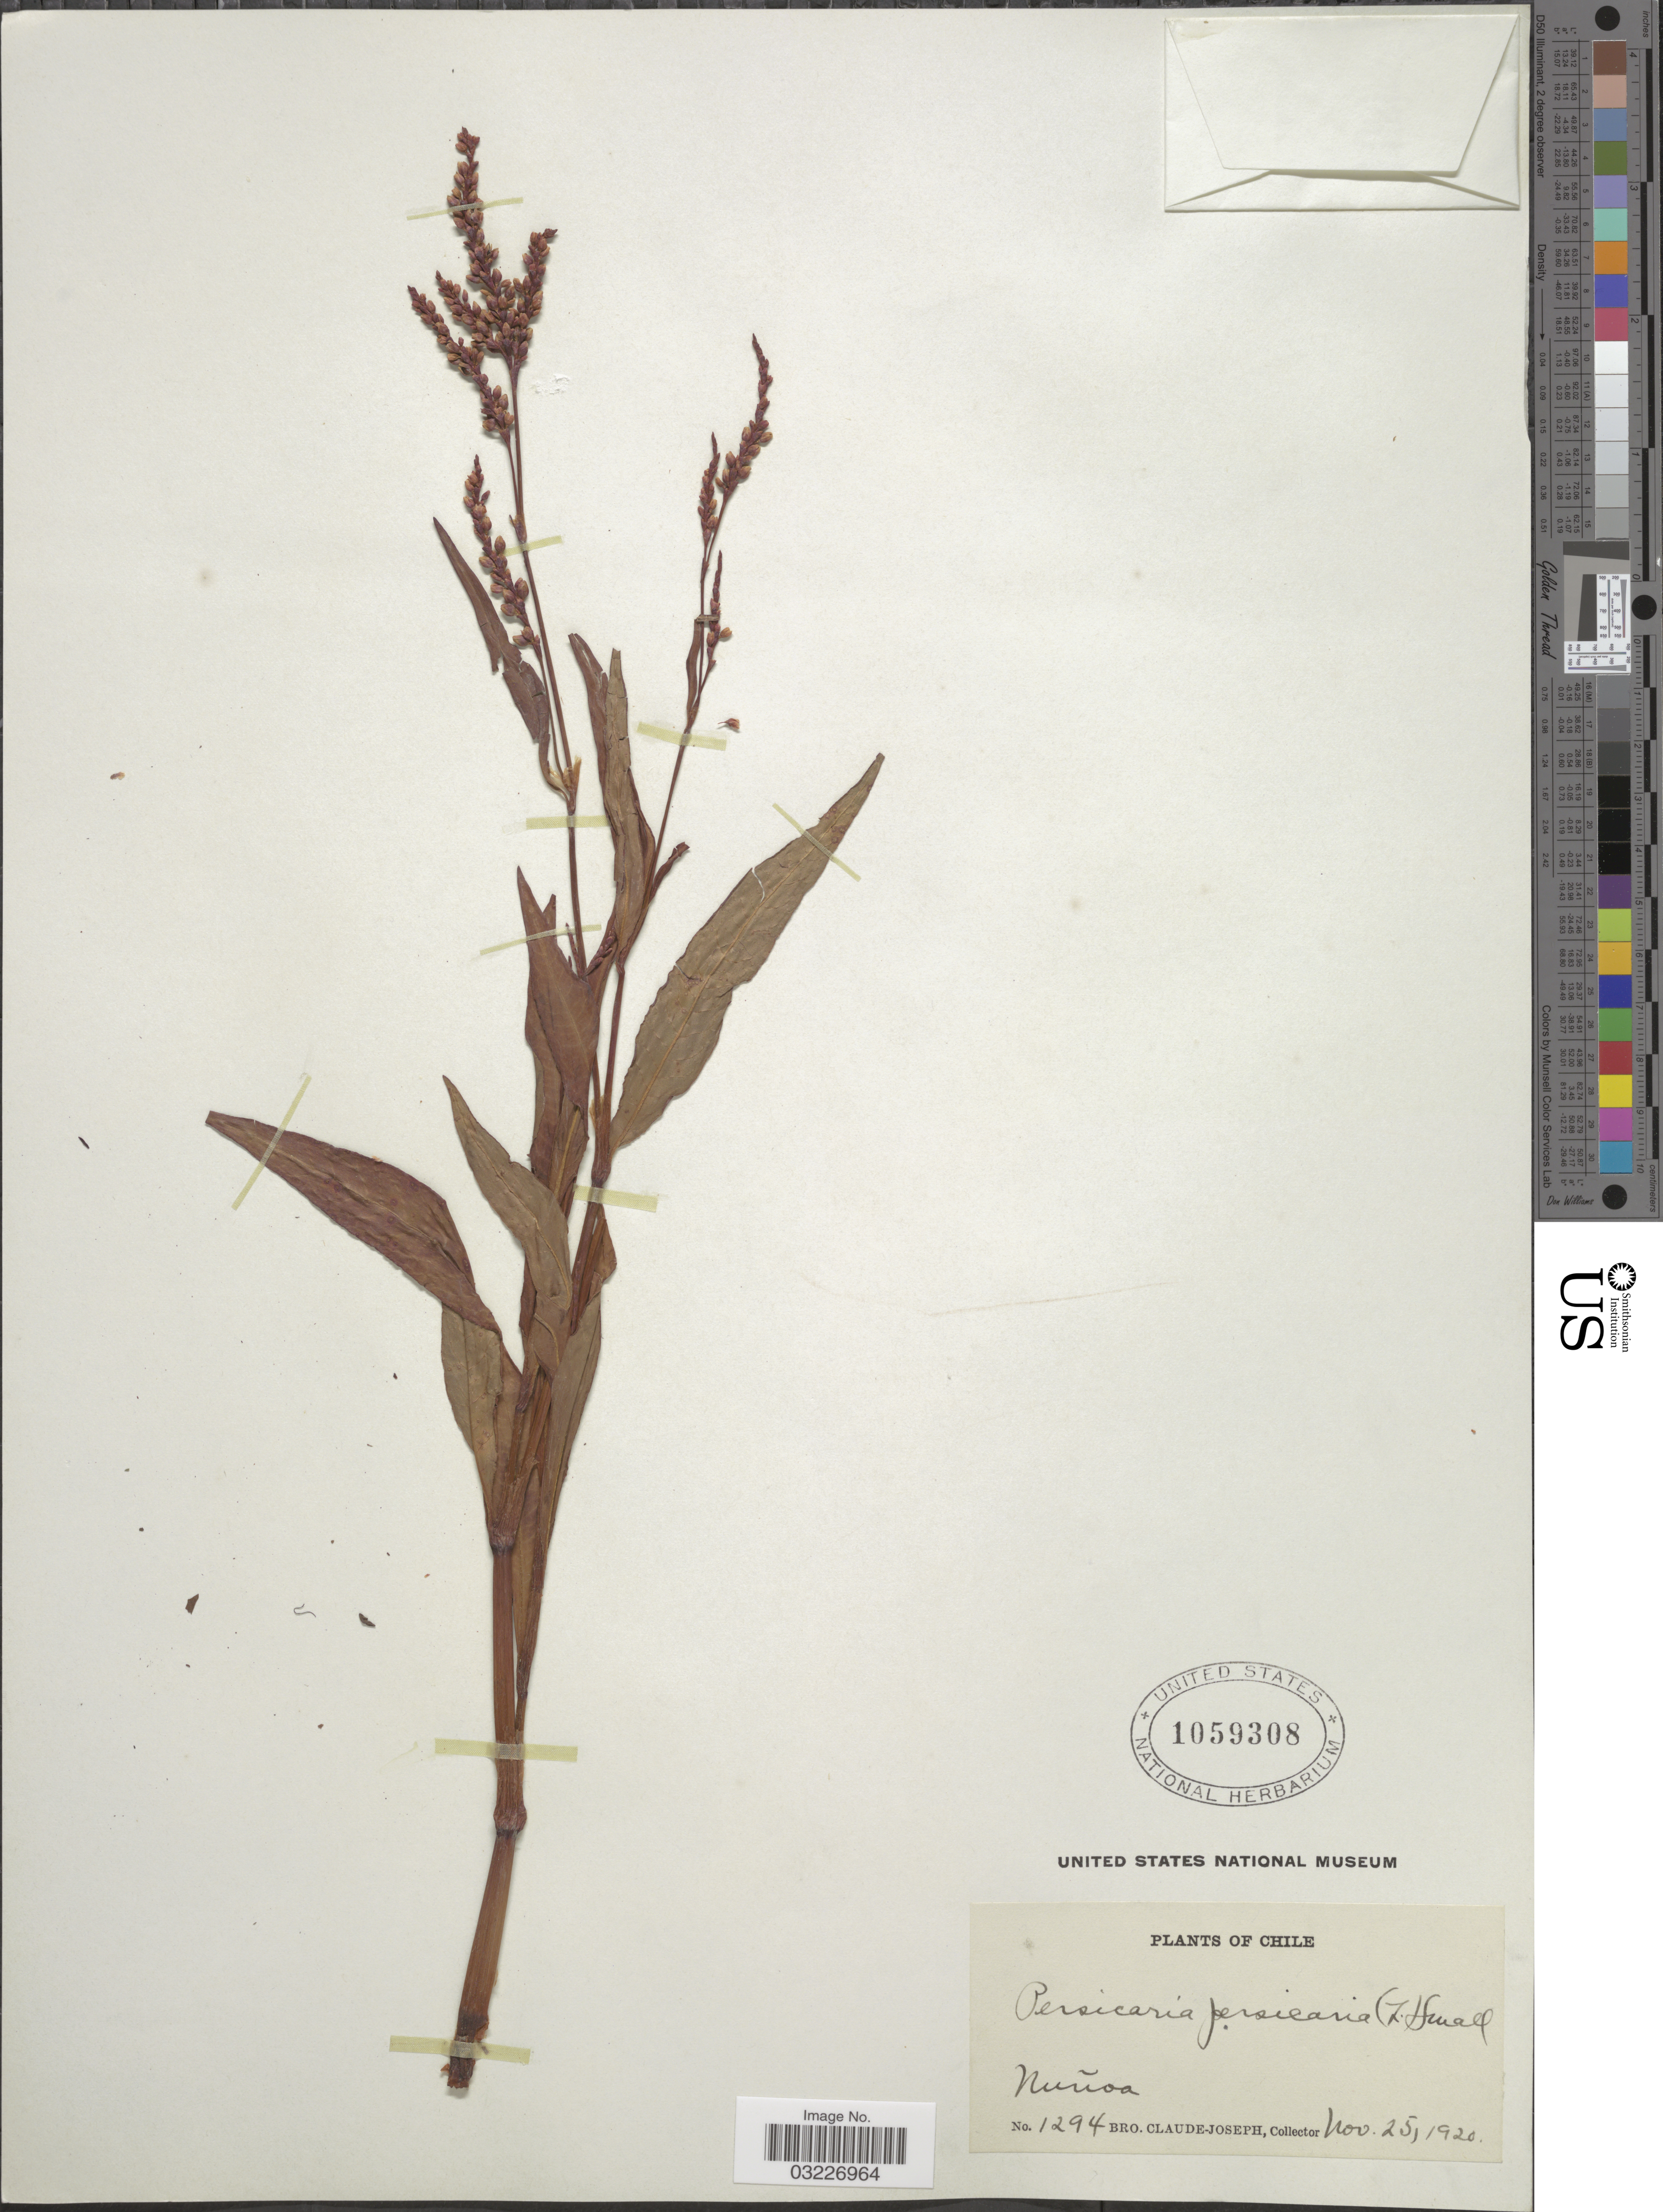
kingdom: Plantae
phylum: Tracheophyta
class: Magnoliopsida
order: Caryophyllales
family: Polygonaceae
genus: Persicaria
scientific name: Persicaria sp.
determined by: Atha, D. E.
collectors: Bro. Claude-Joseph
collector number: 1294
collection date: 1920-11-25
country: Chile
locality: Nuñoa.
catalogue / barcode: US 1059308